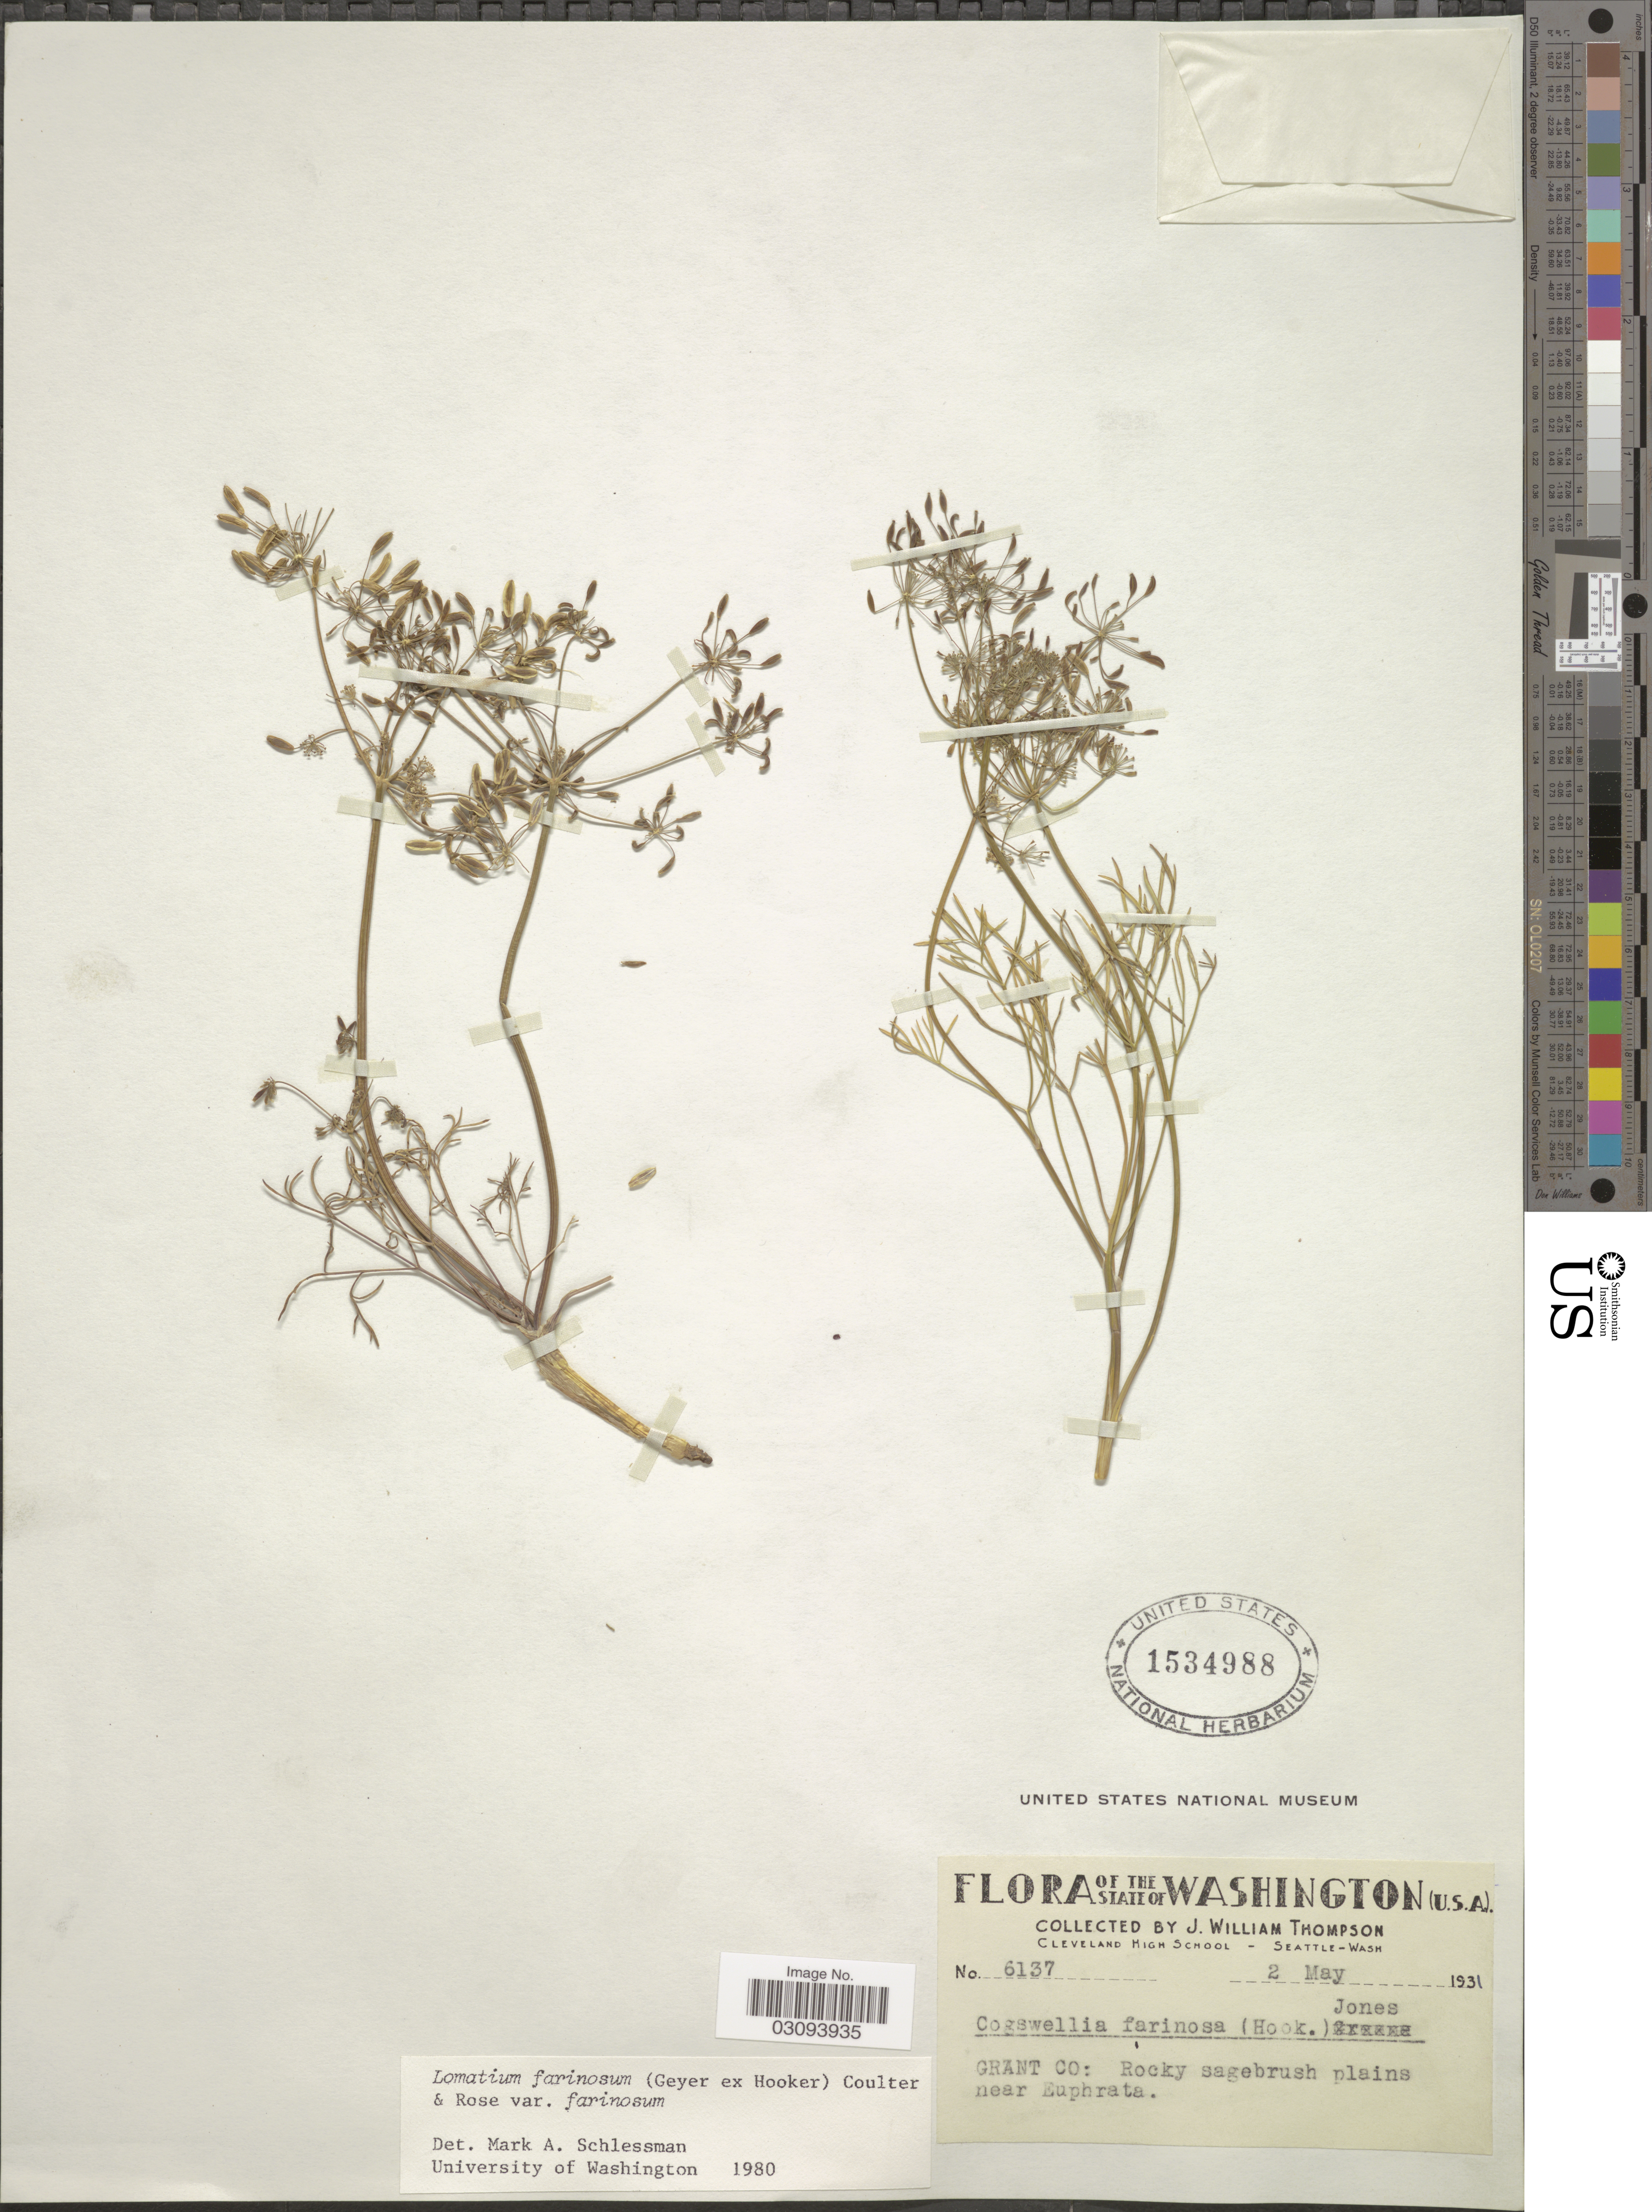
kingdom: Plantae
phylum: Tracheophyta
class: Magnoliopsida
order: Apiales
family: Apiaceae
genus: Lomatium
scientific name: Lomatium farinosum var. farinosum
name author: (Geyer) J.M. Coult. & Rose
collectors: J. W. Thompson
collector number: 6137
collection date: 1931-05-02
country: United States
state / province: Washington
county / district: Grant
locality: Grant Co: Rocky sagebrush plains near Euphrata.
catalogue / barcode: US 1534988